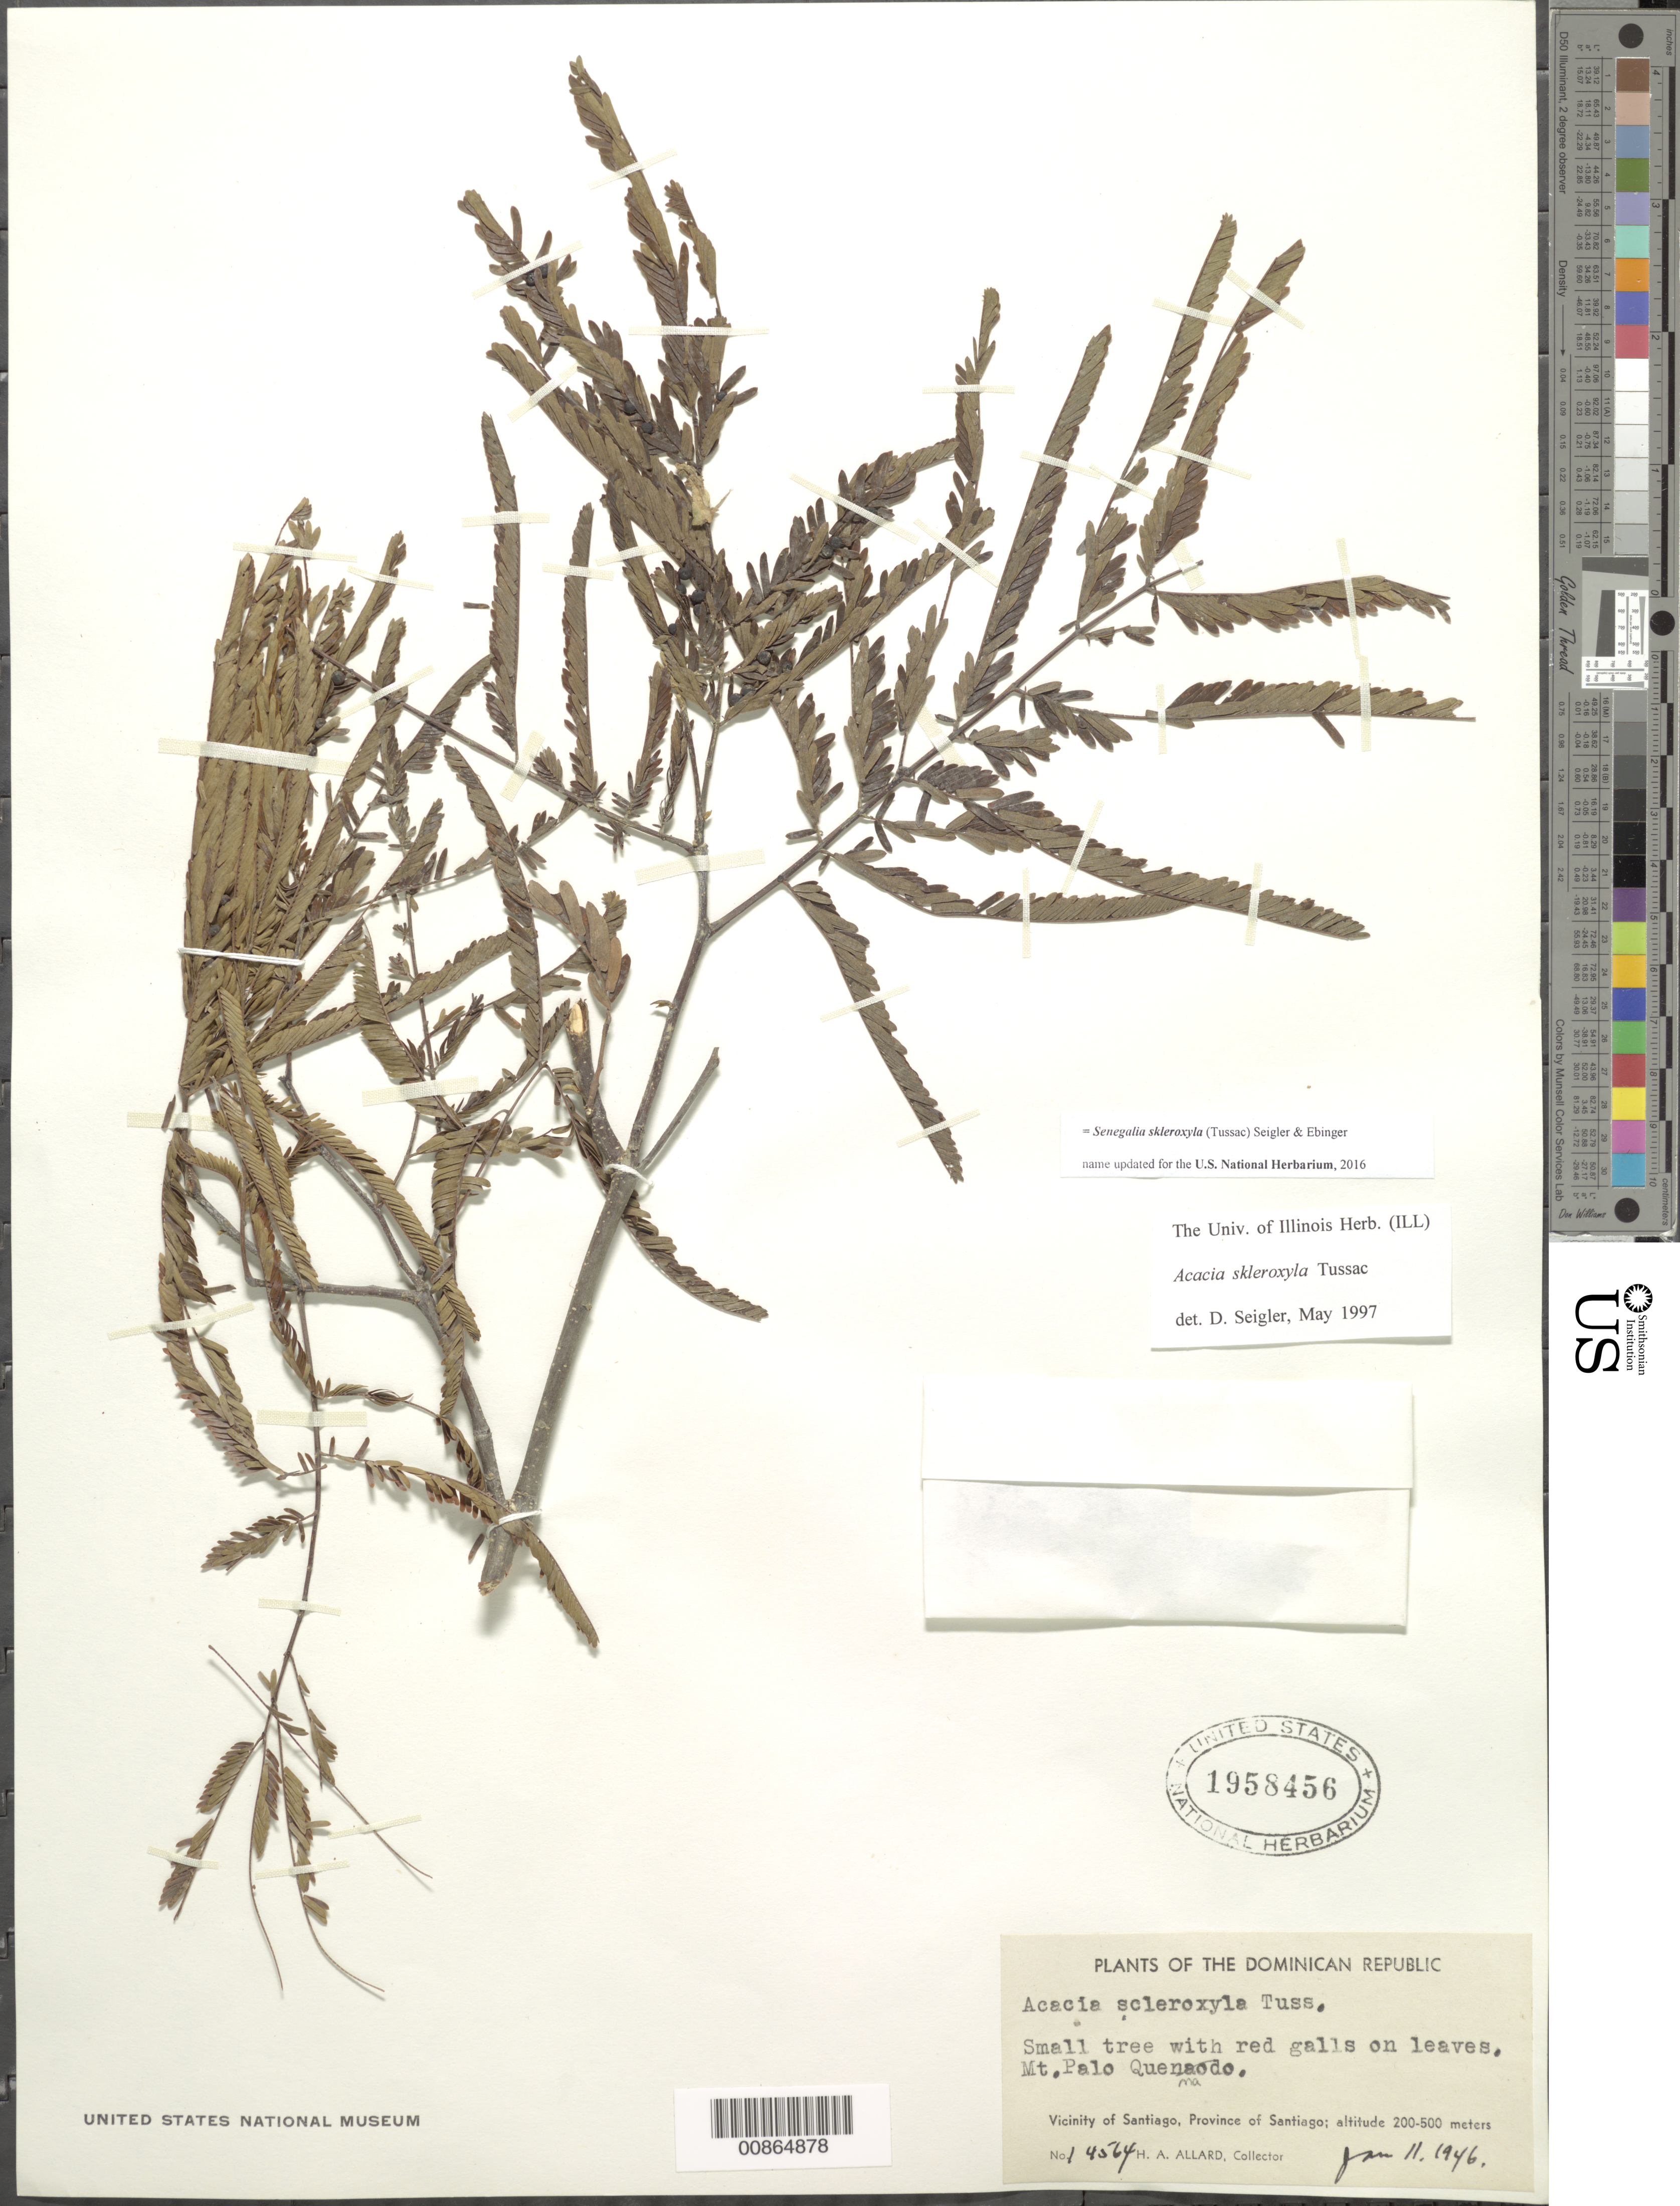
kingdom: Plantae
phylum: Tracheophyta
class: Magnoliopsida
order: Fabales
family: Fabaceae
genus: Parasenegalia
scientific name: Parasenegalia skleroxyla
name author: (Tussac) Seigler & Ebinger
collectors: H. A. Allard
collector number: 14564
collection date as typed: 11 Jan 1946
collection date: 1946-01-11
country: Dominican Republic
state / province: Santiago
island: Hispaniola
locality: Vicinity of Santiago. Mt. Palo Quemado.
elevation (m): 200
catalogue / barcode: US 1958456